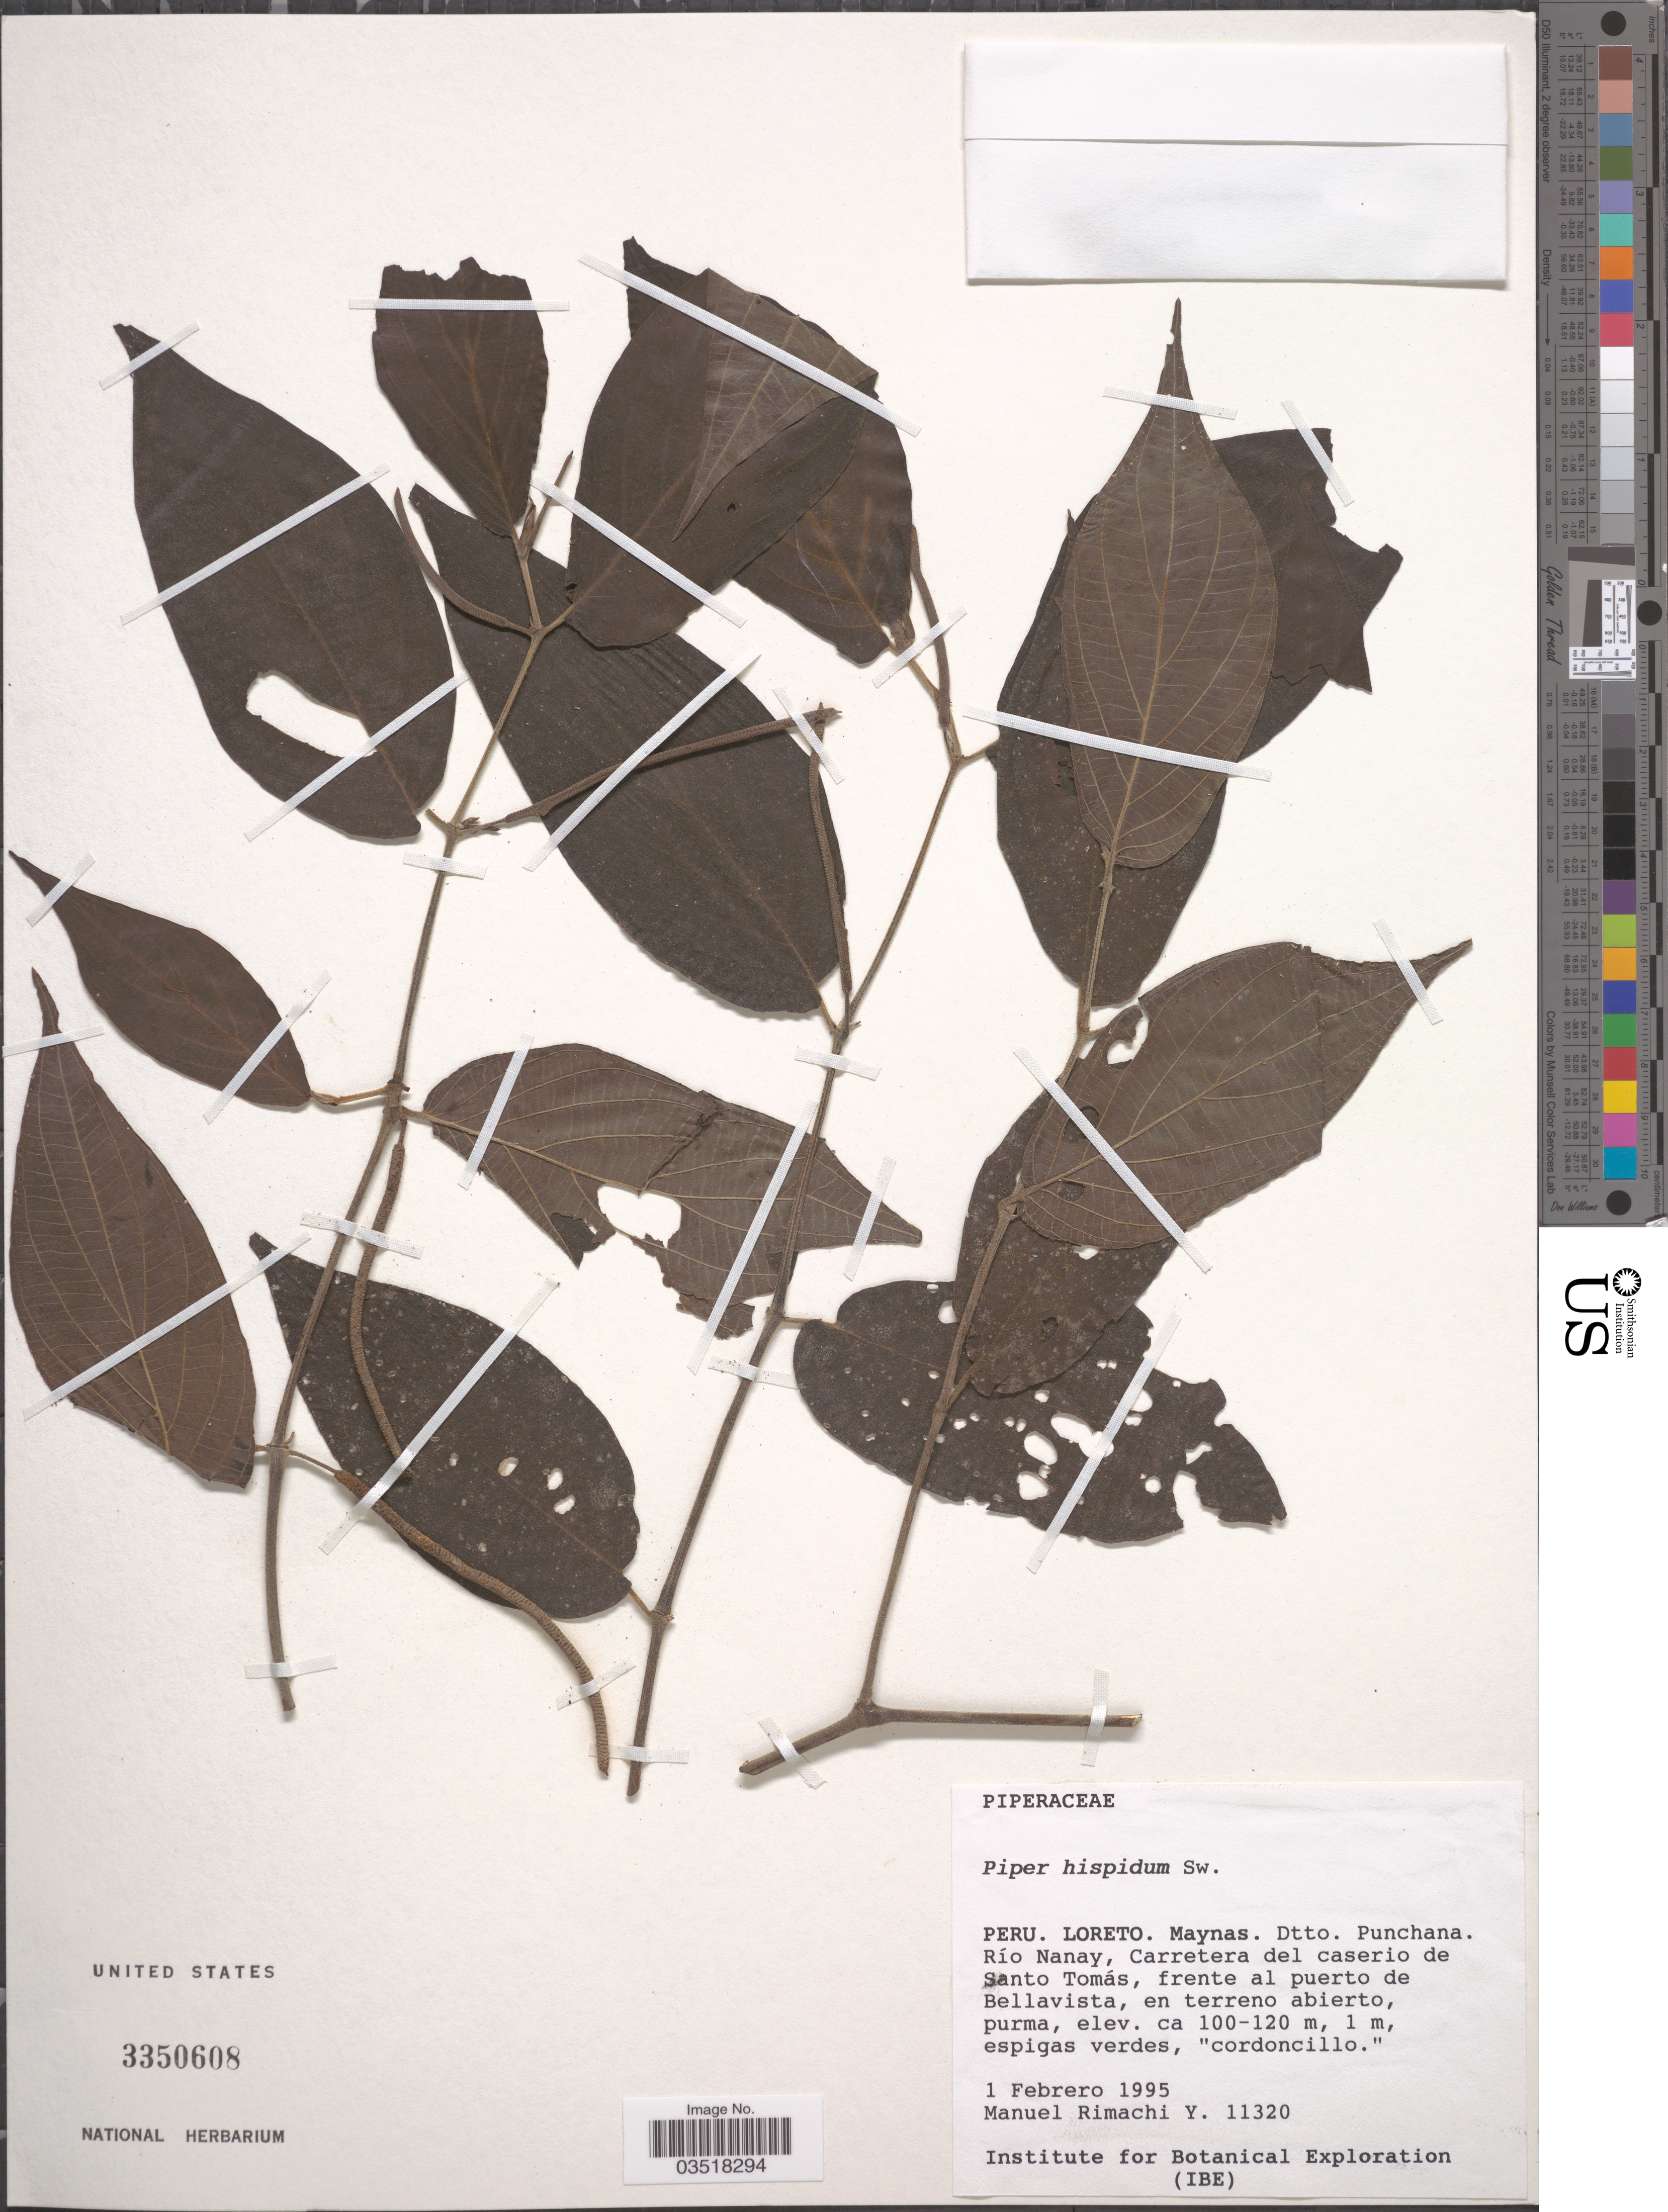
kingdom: Plantae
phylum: Tracheophyta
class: Magnoliopsida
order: Piperales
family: Piperaceae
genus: Piper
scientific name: Piper hispidum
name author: Sw.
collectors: M. Rimachi Y.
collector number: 11320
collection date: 1995-02-01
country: Peru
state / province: Loreto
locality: Maynas. Dtto. Punchana. Río Nanay, Carretera del caserio de Santo Tomás, frente al puerto de Bellavista.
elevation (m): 100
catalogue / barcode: US 3350608